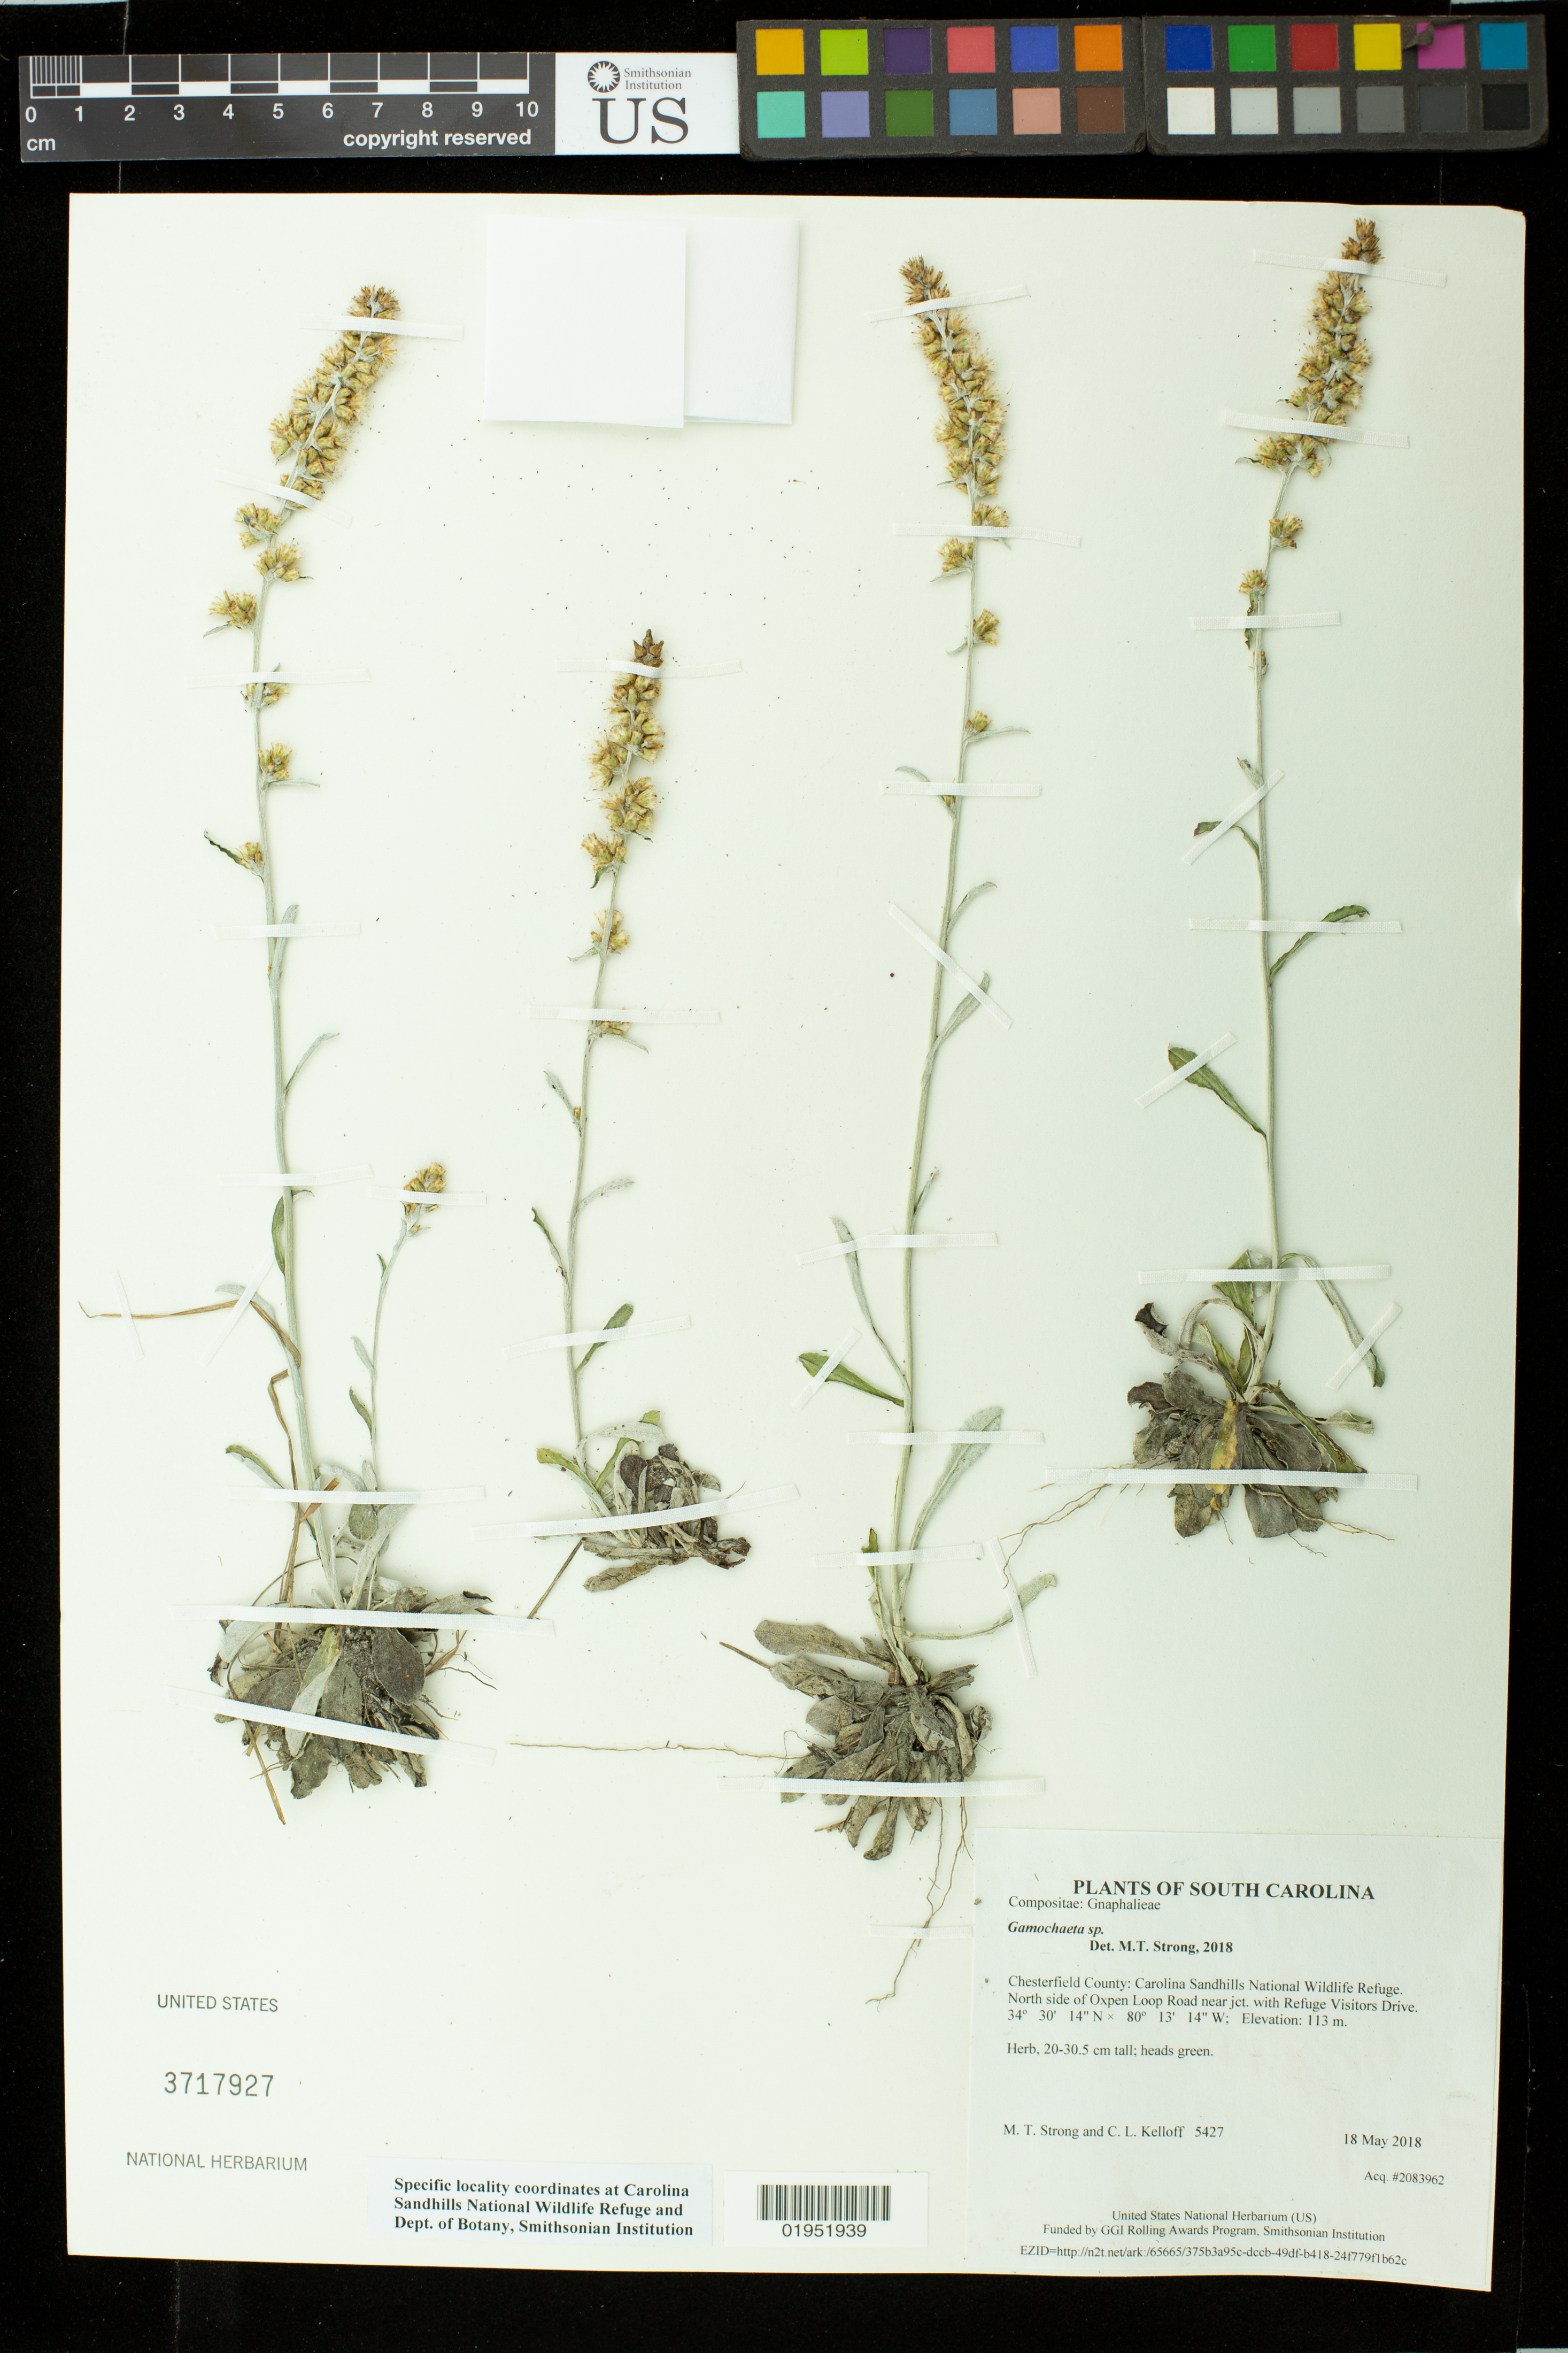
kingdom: Plantae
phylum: Tracheophyta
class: Magnoliopsida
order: Asterales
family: Asteraceae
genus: Gamochaeta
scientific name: Gamochaeta sp.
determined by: Strong, Mark T., (BOT), Smithsonian Institution - National Museum of Natural History (UNITED STATES)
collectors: M. T. Strong & C. L. Kelloff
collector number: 5427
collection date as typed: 18 May 2018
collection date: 2018-05-18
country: United States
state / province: South Carolina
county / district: Chesterfield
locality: Carolina Sandhills National Wildlife Refuge. North side of Oxpen Loop Road near jct. with Refuge Visitors Drive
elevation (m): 113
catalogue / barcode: US 3717927